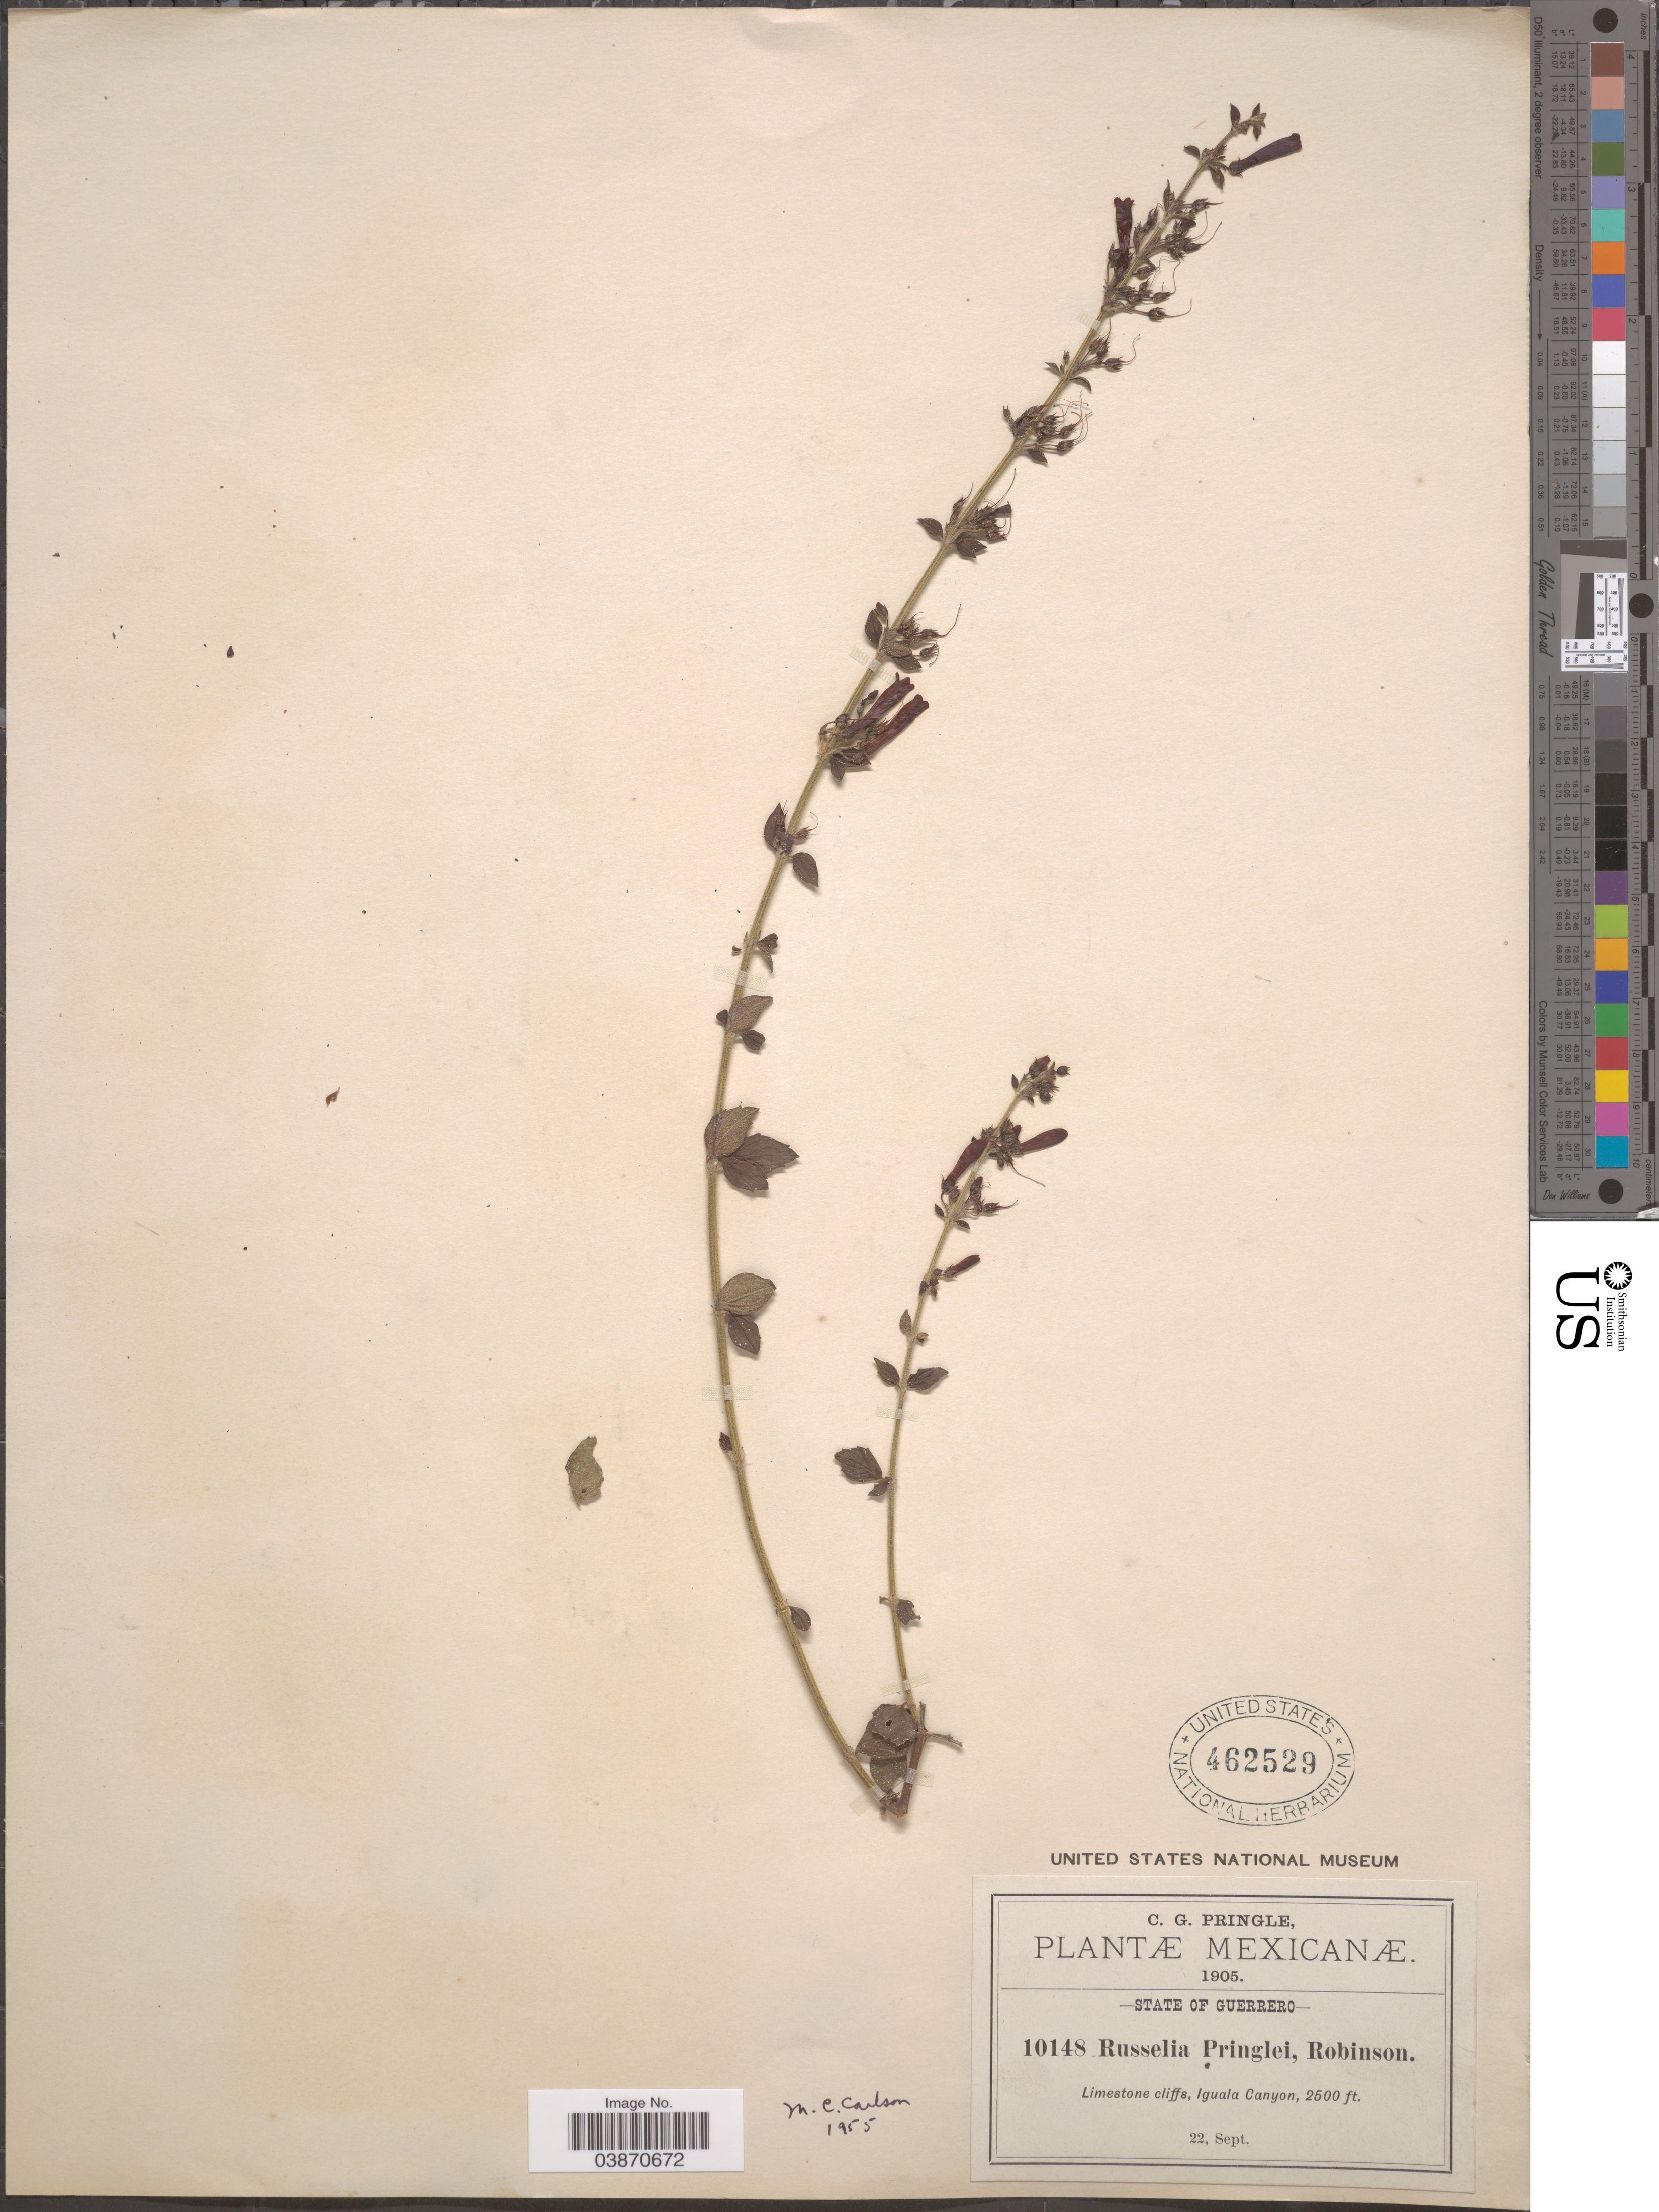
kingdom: Plantae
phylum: Tracheophyta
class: Magnoliopsida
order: Lamiales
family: Plantaginaceae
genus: Russelia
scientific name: Russelia pringlei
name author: B.L. Rob.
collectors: C. G. Pringle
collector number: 10148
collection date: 1905-09-22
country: Mexico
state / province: Guerrero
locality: Limestone cliffs, Iguala Canyon.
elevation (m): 762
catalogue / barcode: US 462529